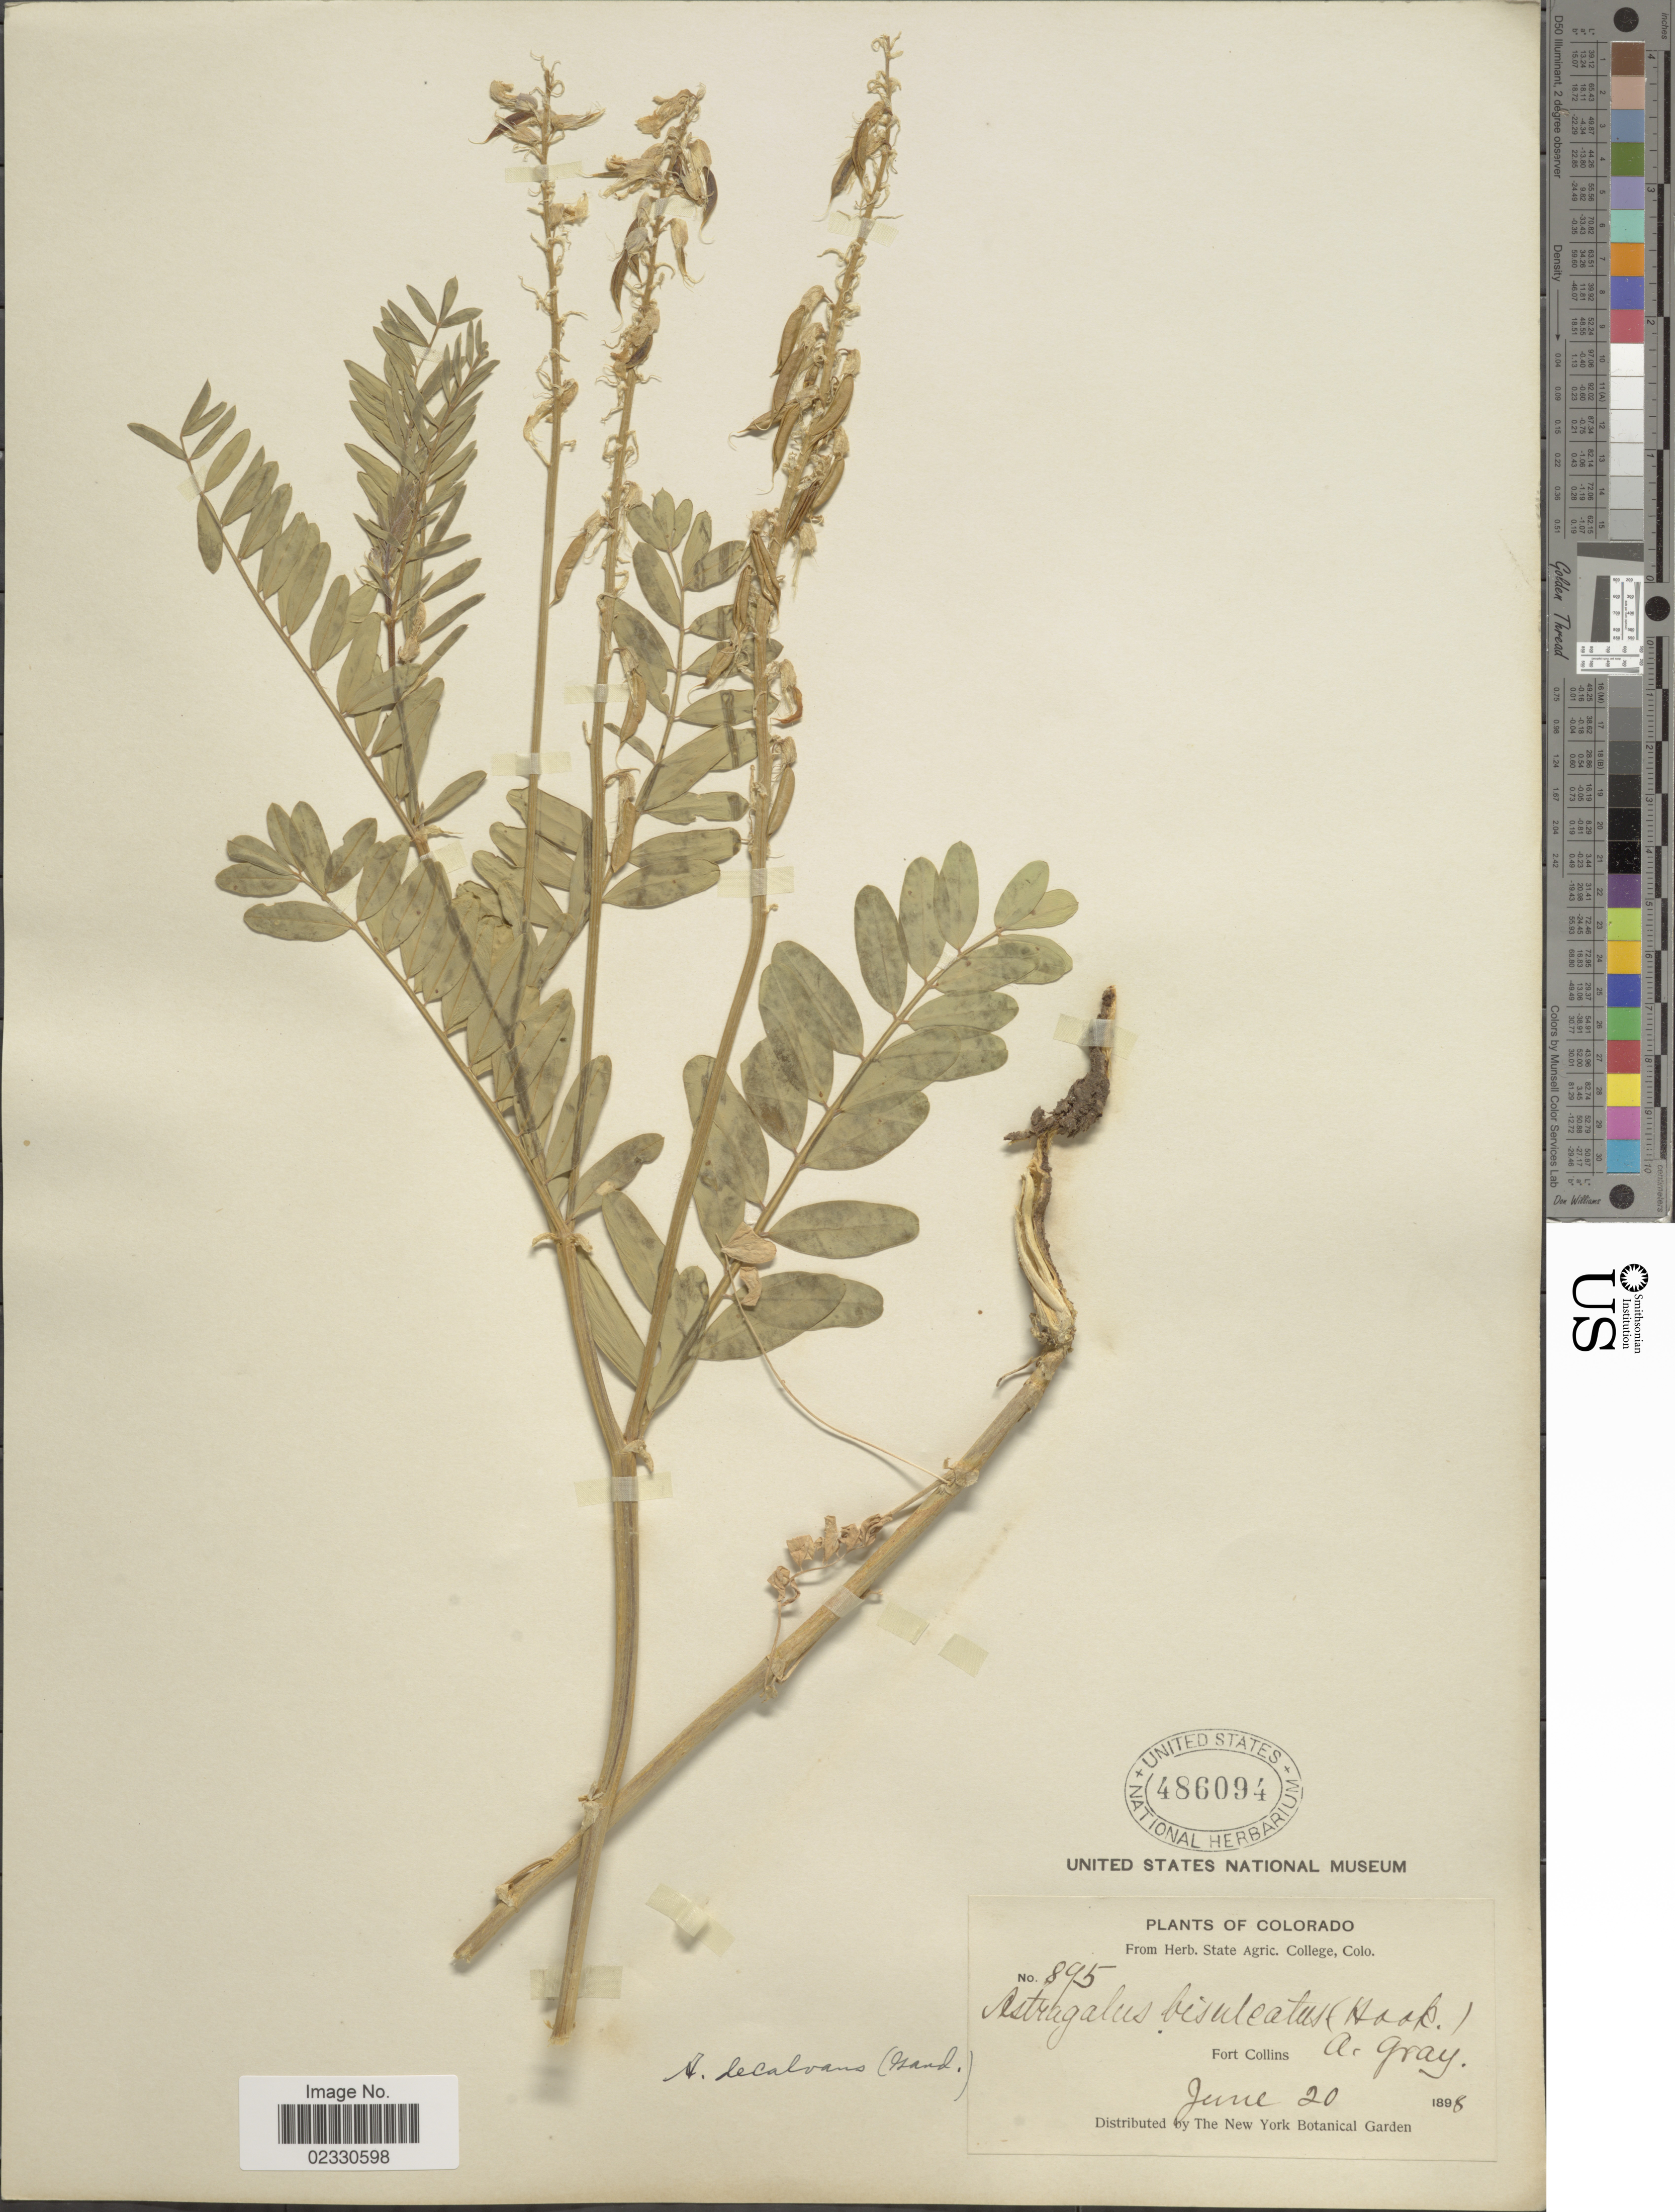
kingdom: Plantae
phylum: Tracheophyta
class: Magnoliopsida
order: Fabales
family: Fabaceae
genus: Astragalus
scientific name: Astragalus decalvans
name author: (Gand.)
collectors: ex herb. State Agric. College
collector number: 895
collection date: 1898-06-20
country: United States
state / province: Colorado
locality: Fort Collins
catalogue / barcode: US 486094